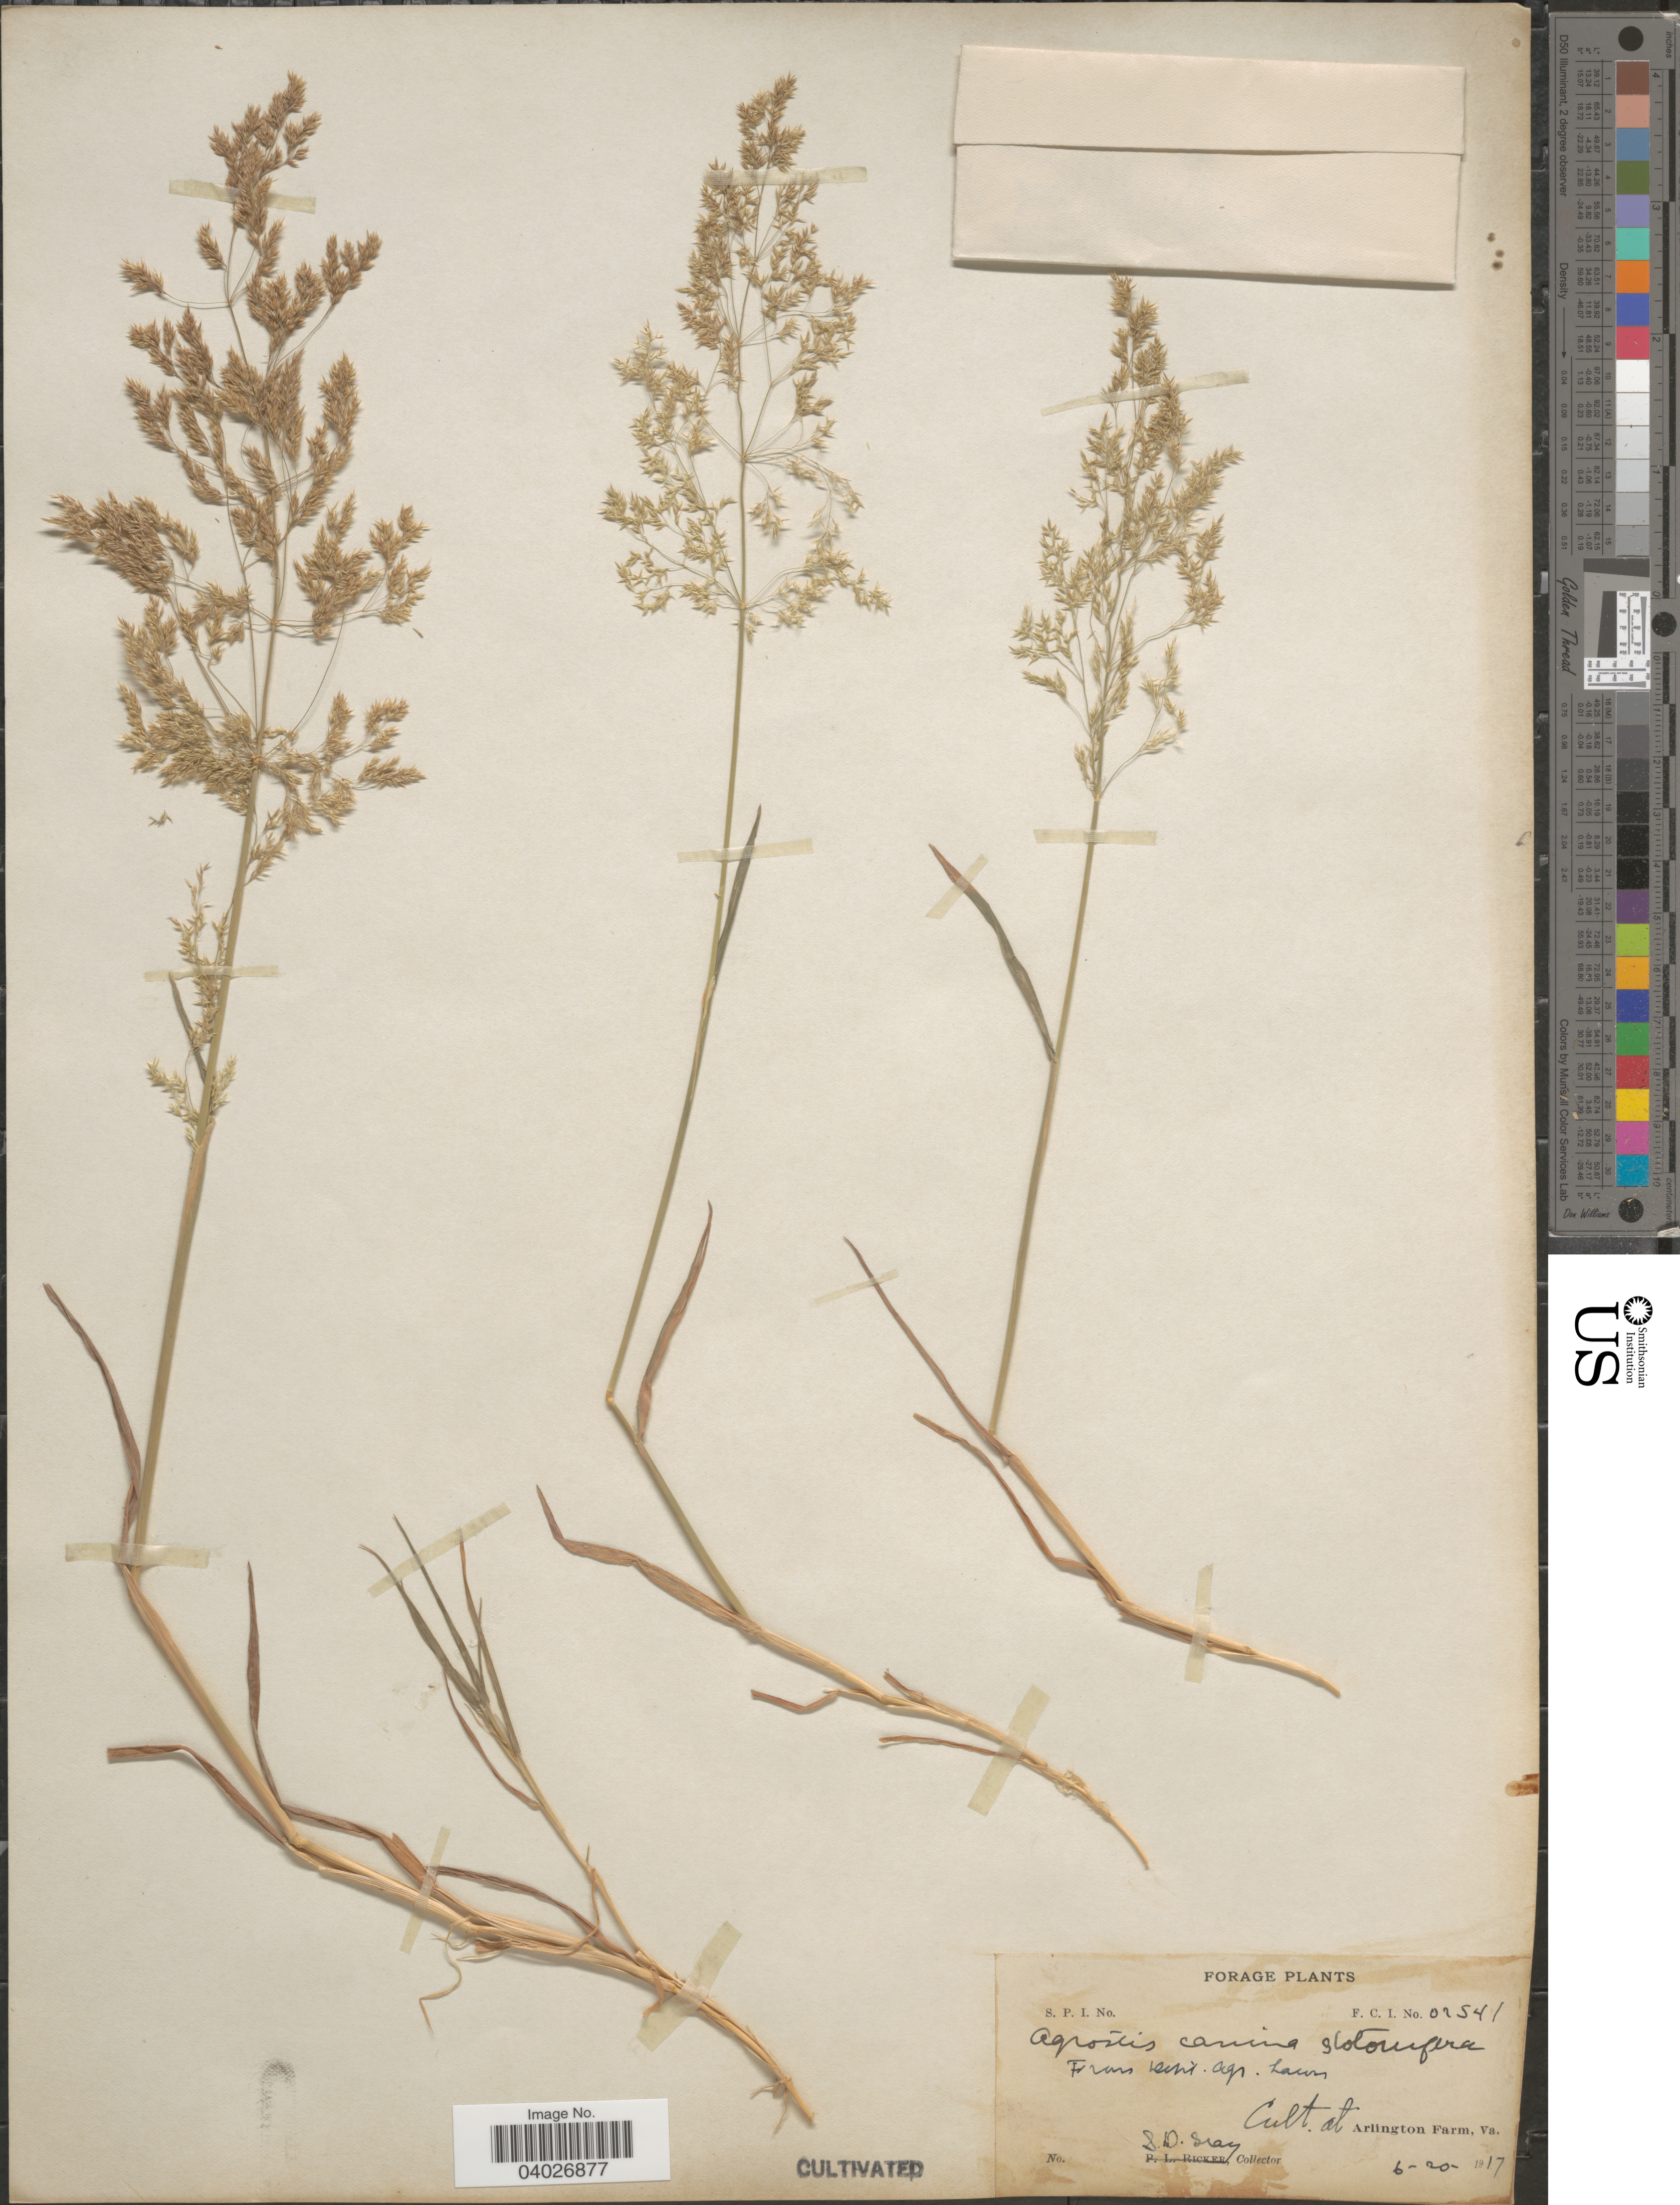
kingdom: Plantae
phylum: Tracheophyta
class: Liliopsida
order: Poales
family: Poaceae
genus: Agrostis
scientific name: Agrostis canina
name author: L.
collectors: S. D. Gray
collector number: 02541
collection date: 1917-06-20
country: United States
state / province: Virginia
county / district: Arlington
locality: At Arlington Farm.